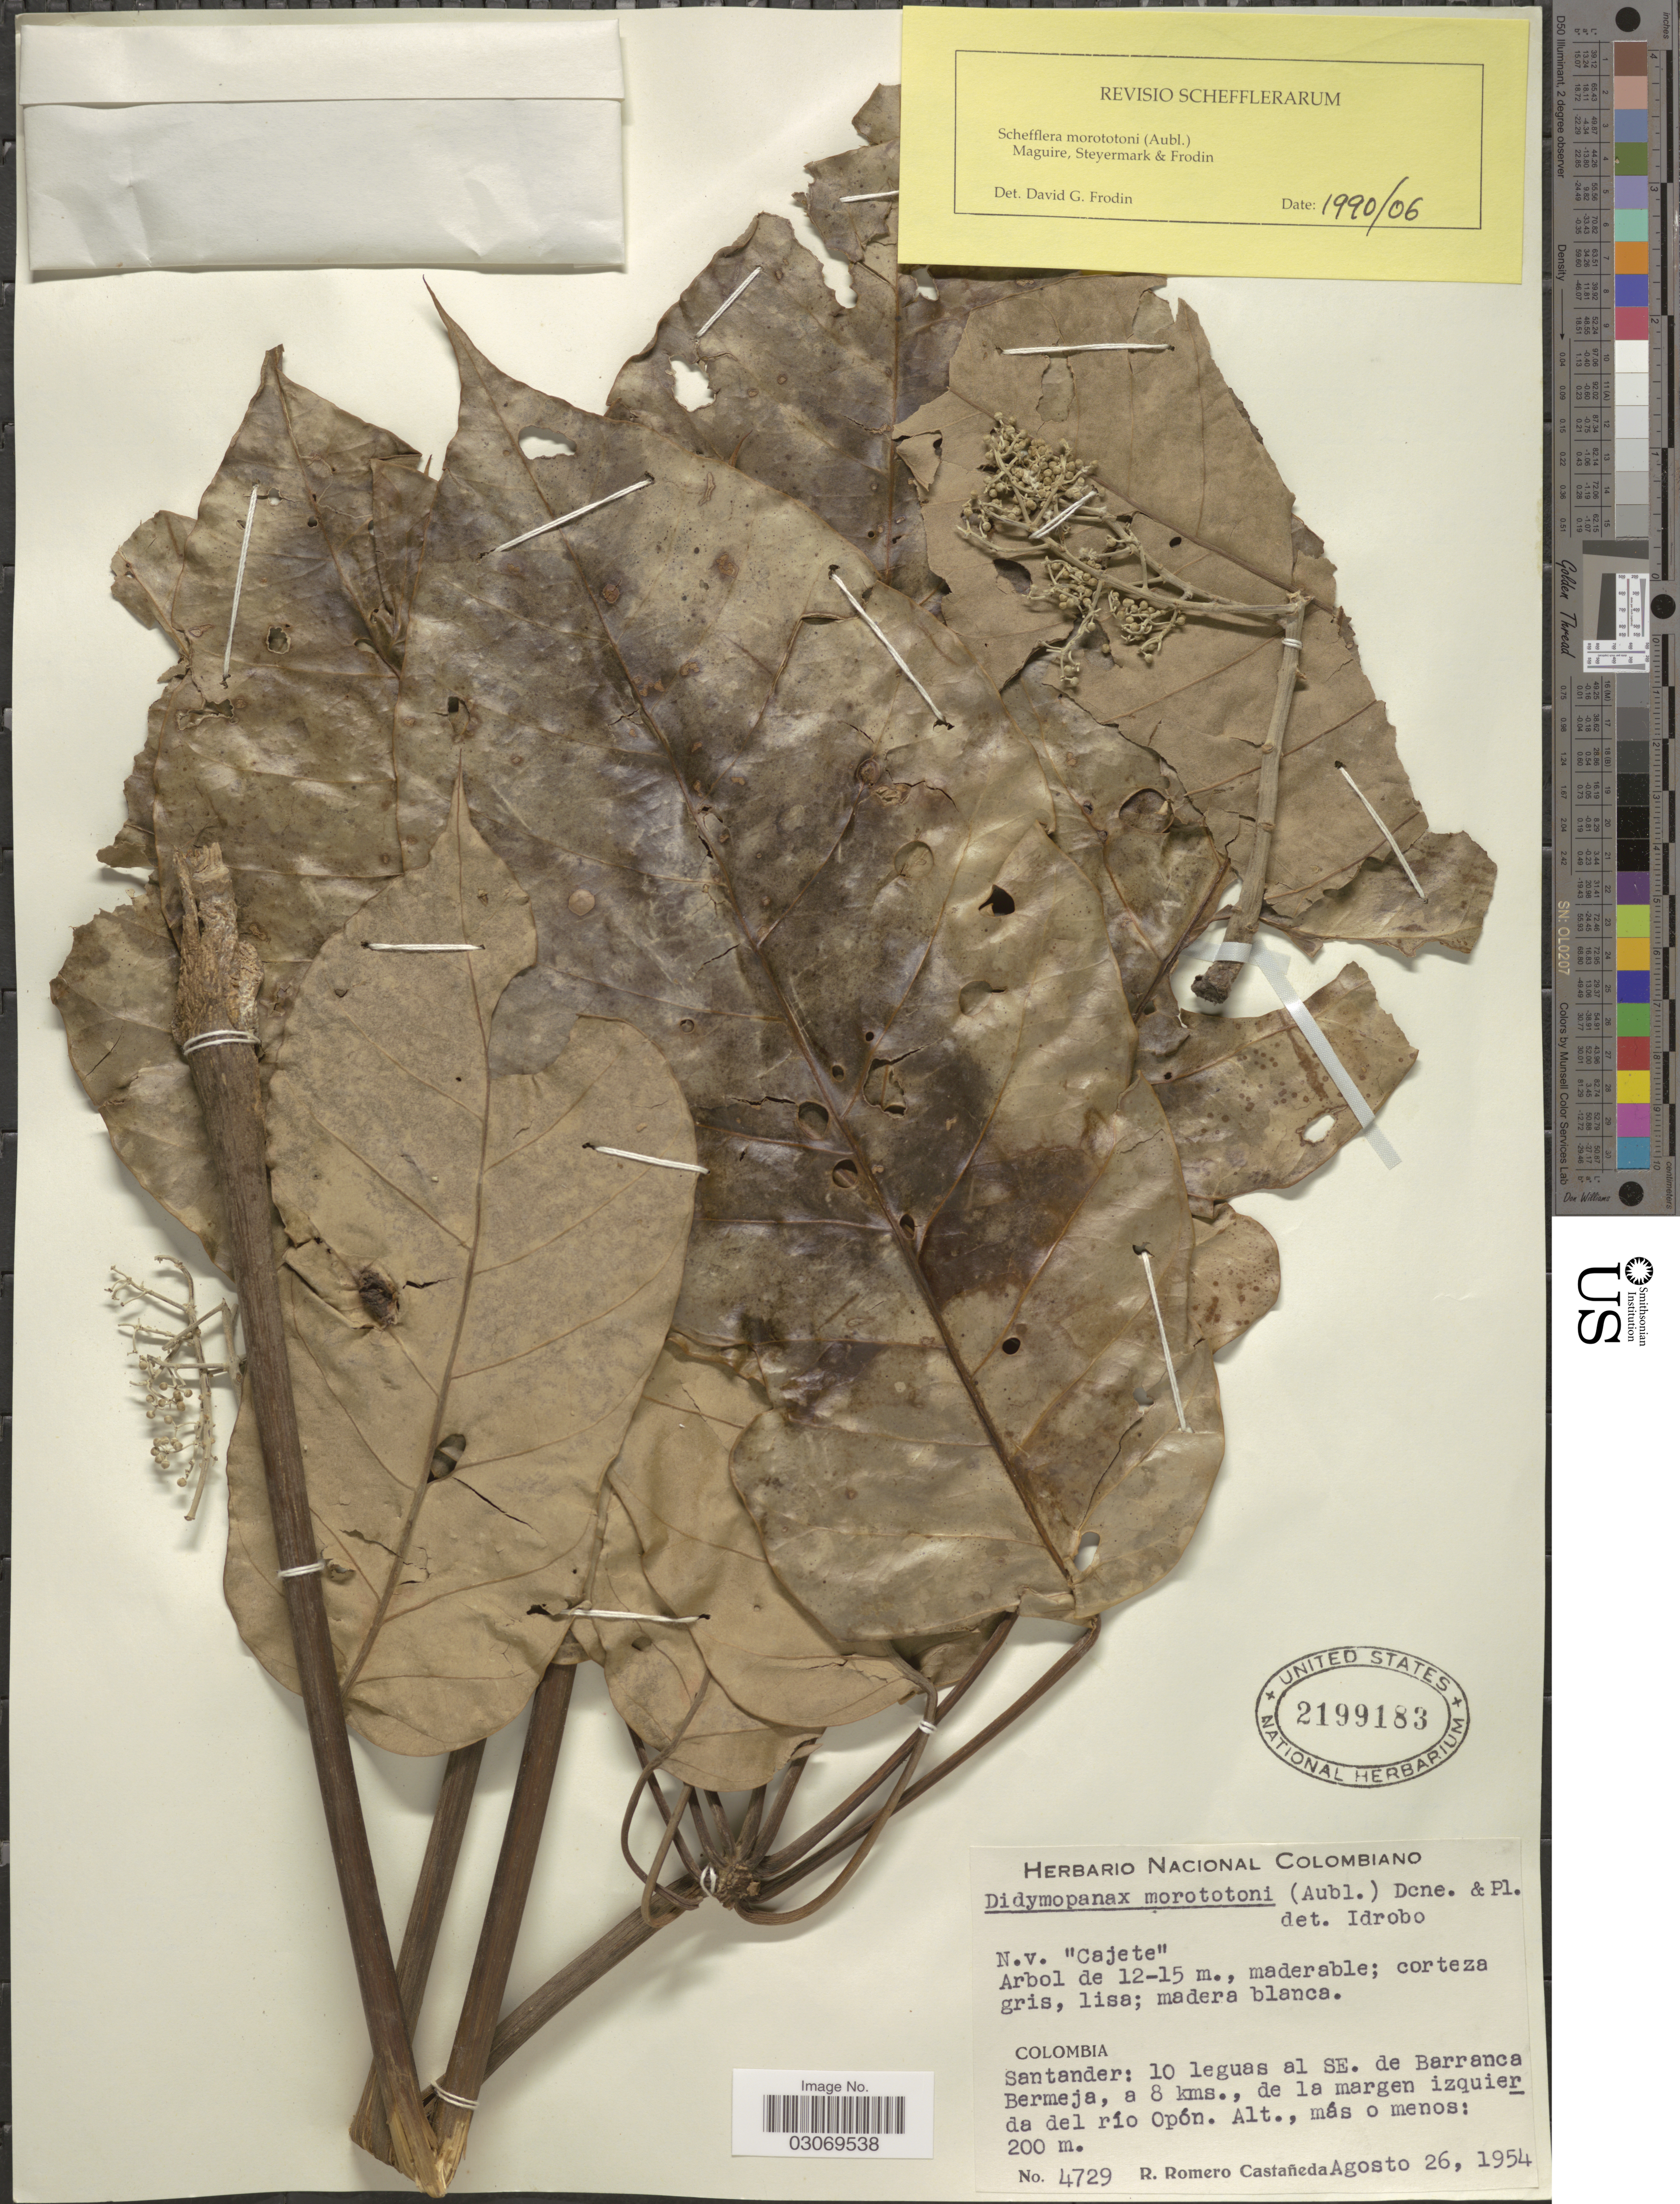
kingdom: Plantae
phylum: Tracheophyta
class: Magnoliopsida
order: Apiales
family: Araliaceae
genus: Schefflera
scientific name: Schefflera morototoni (Aubl.) Maguire, Steyerm. & Frodin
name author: (Aubl.) Maguire et al.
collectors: R. Romero Castañeda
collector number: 4729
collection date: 1954-08-26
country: Colombia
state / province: Santander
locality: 10 leguas al SE. de Barranca Bermeja, a 8 kms., de la margen izquierda del río Opón.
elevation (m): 200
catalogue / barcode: US 2199183